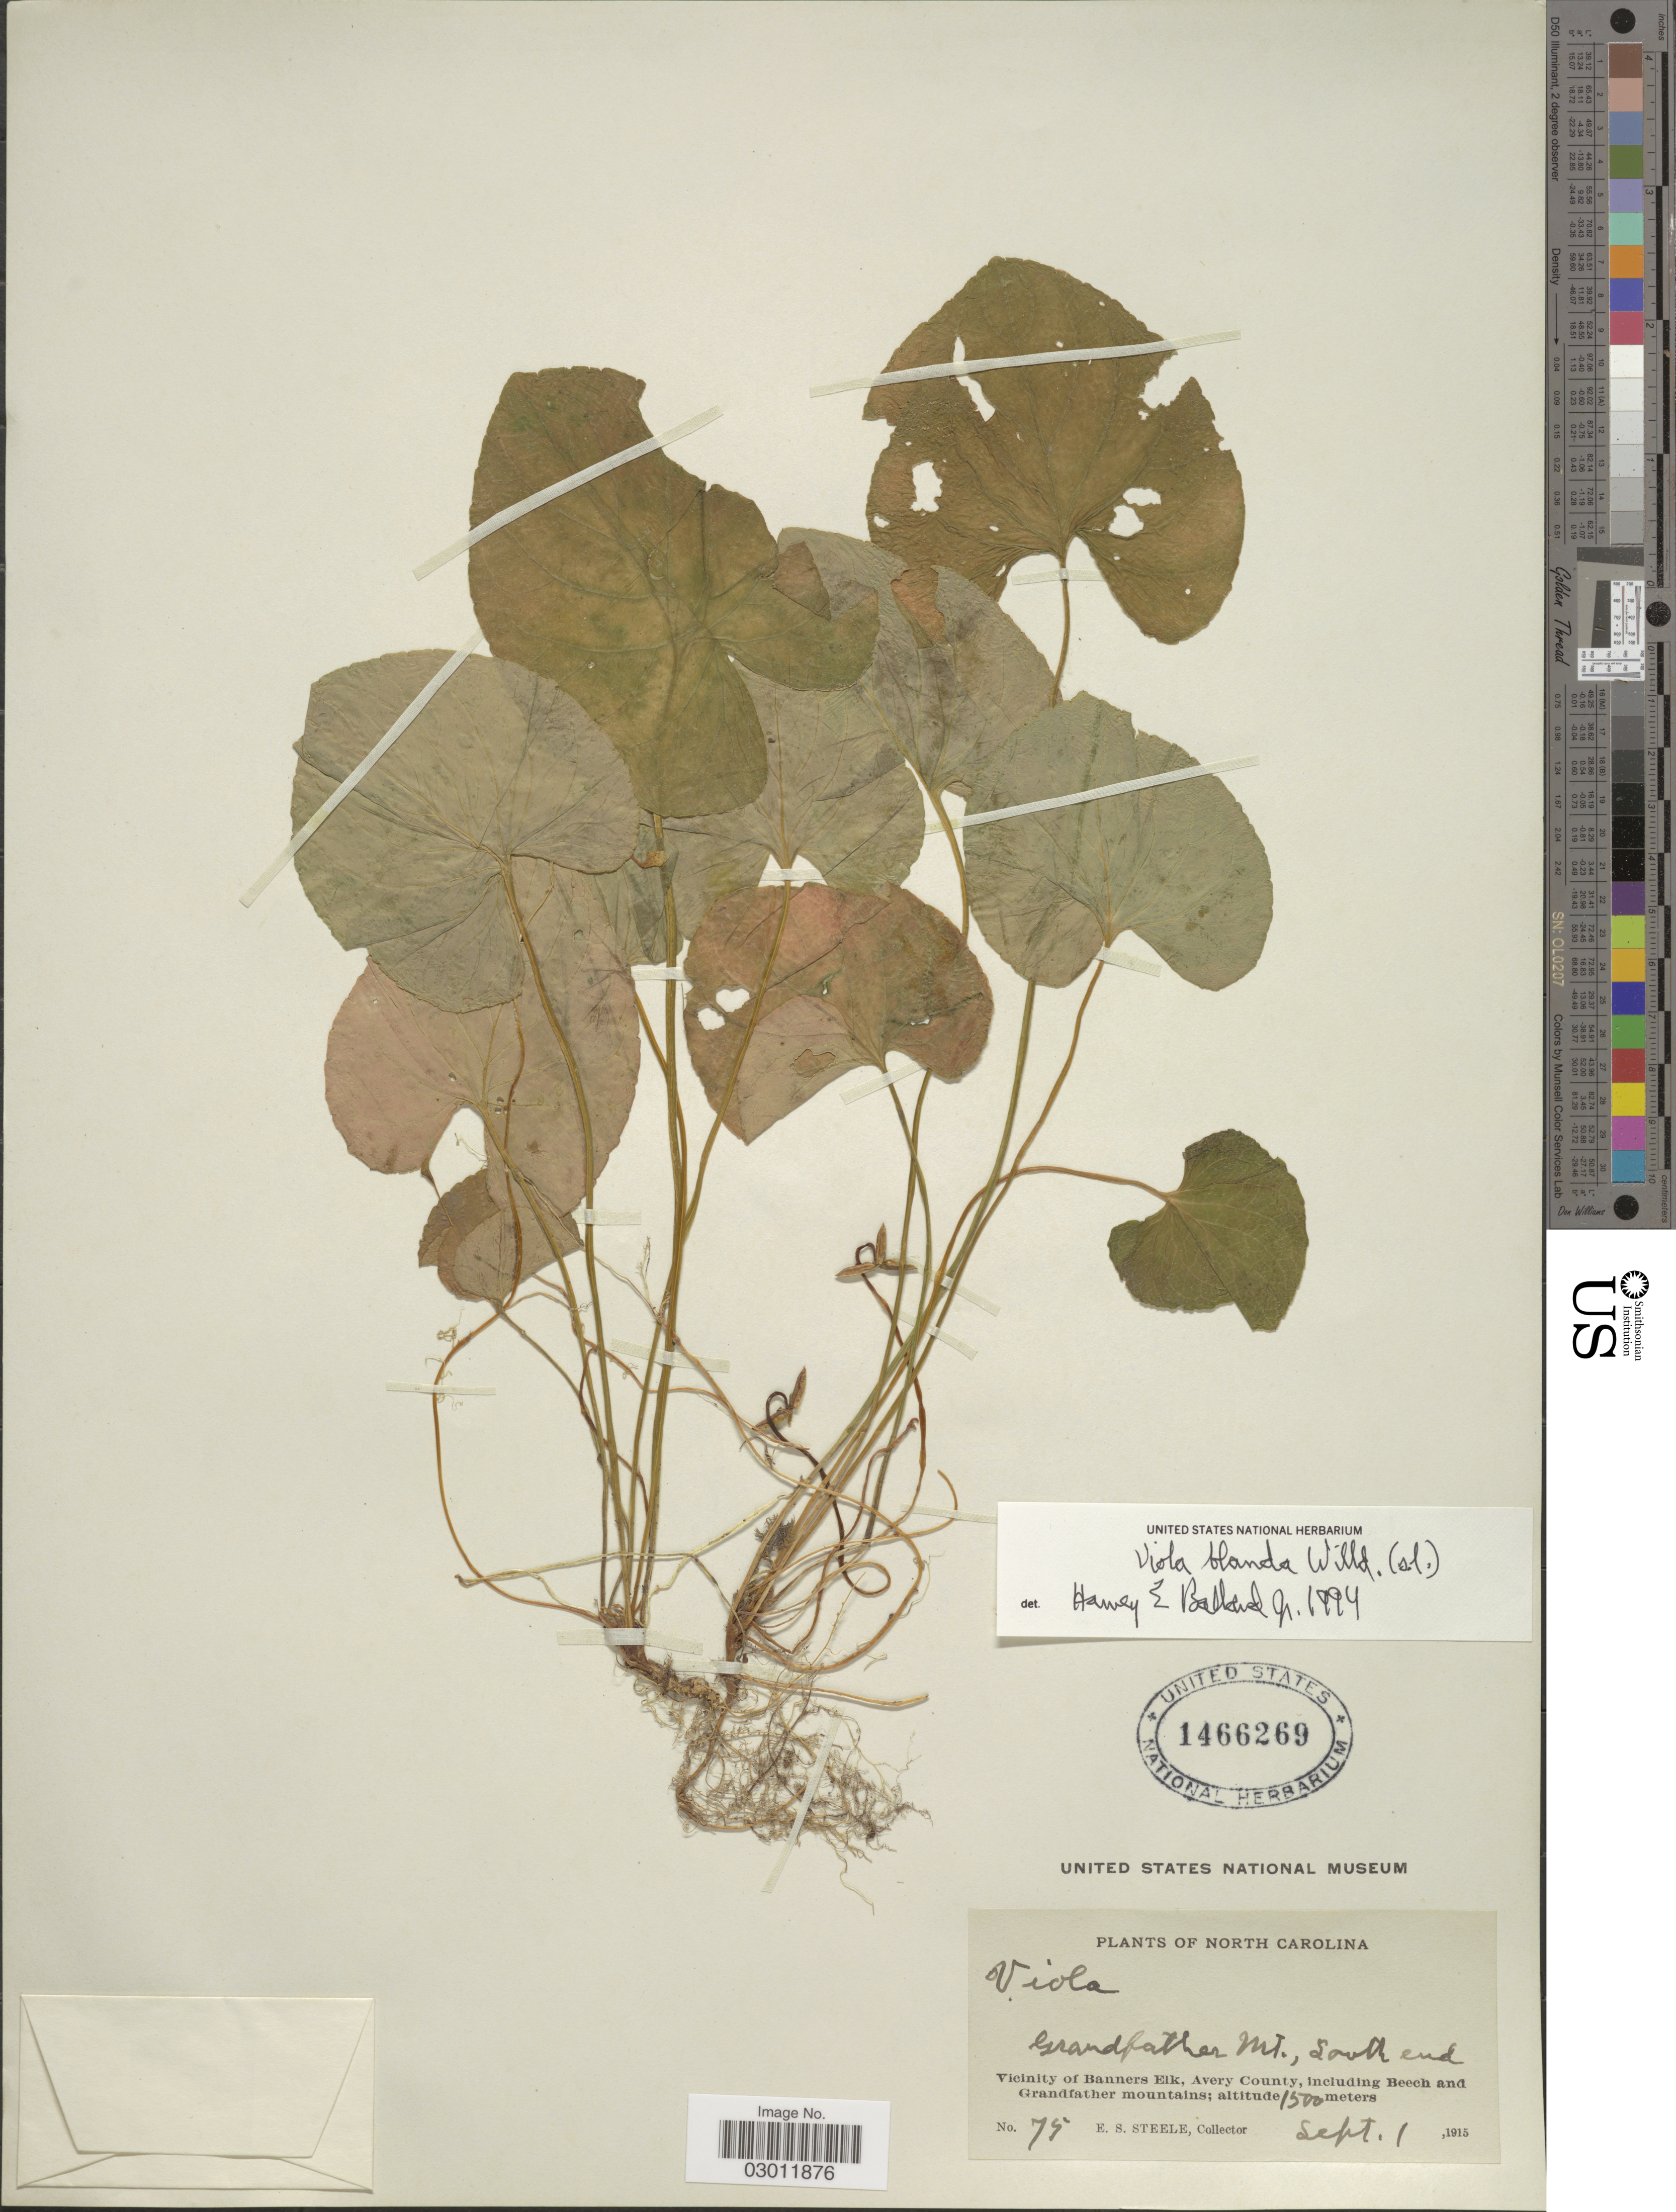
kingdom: Plantae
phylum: Tracheophyta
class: Magnoliopsida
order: Malpighiales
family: Violaceae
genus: Viola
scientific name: Viola blanda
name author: Willd.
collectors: E. Steele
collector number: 75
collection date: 1915-09-01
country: United States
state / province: North Carolina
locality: Grandfather Mt., South end Vicinity of Banners Elk, Avery County, including Beech and Grandfather mountains.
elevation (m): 1500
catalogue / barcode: US 1466269